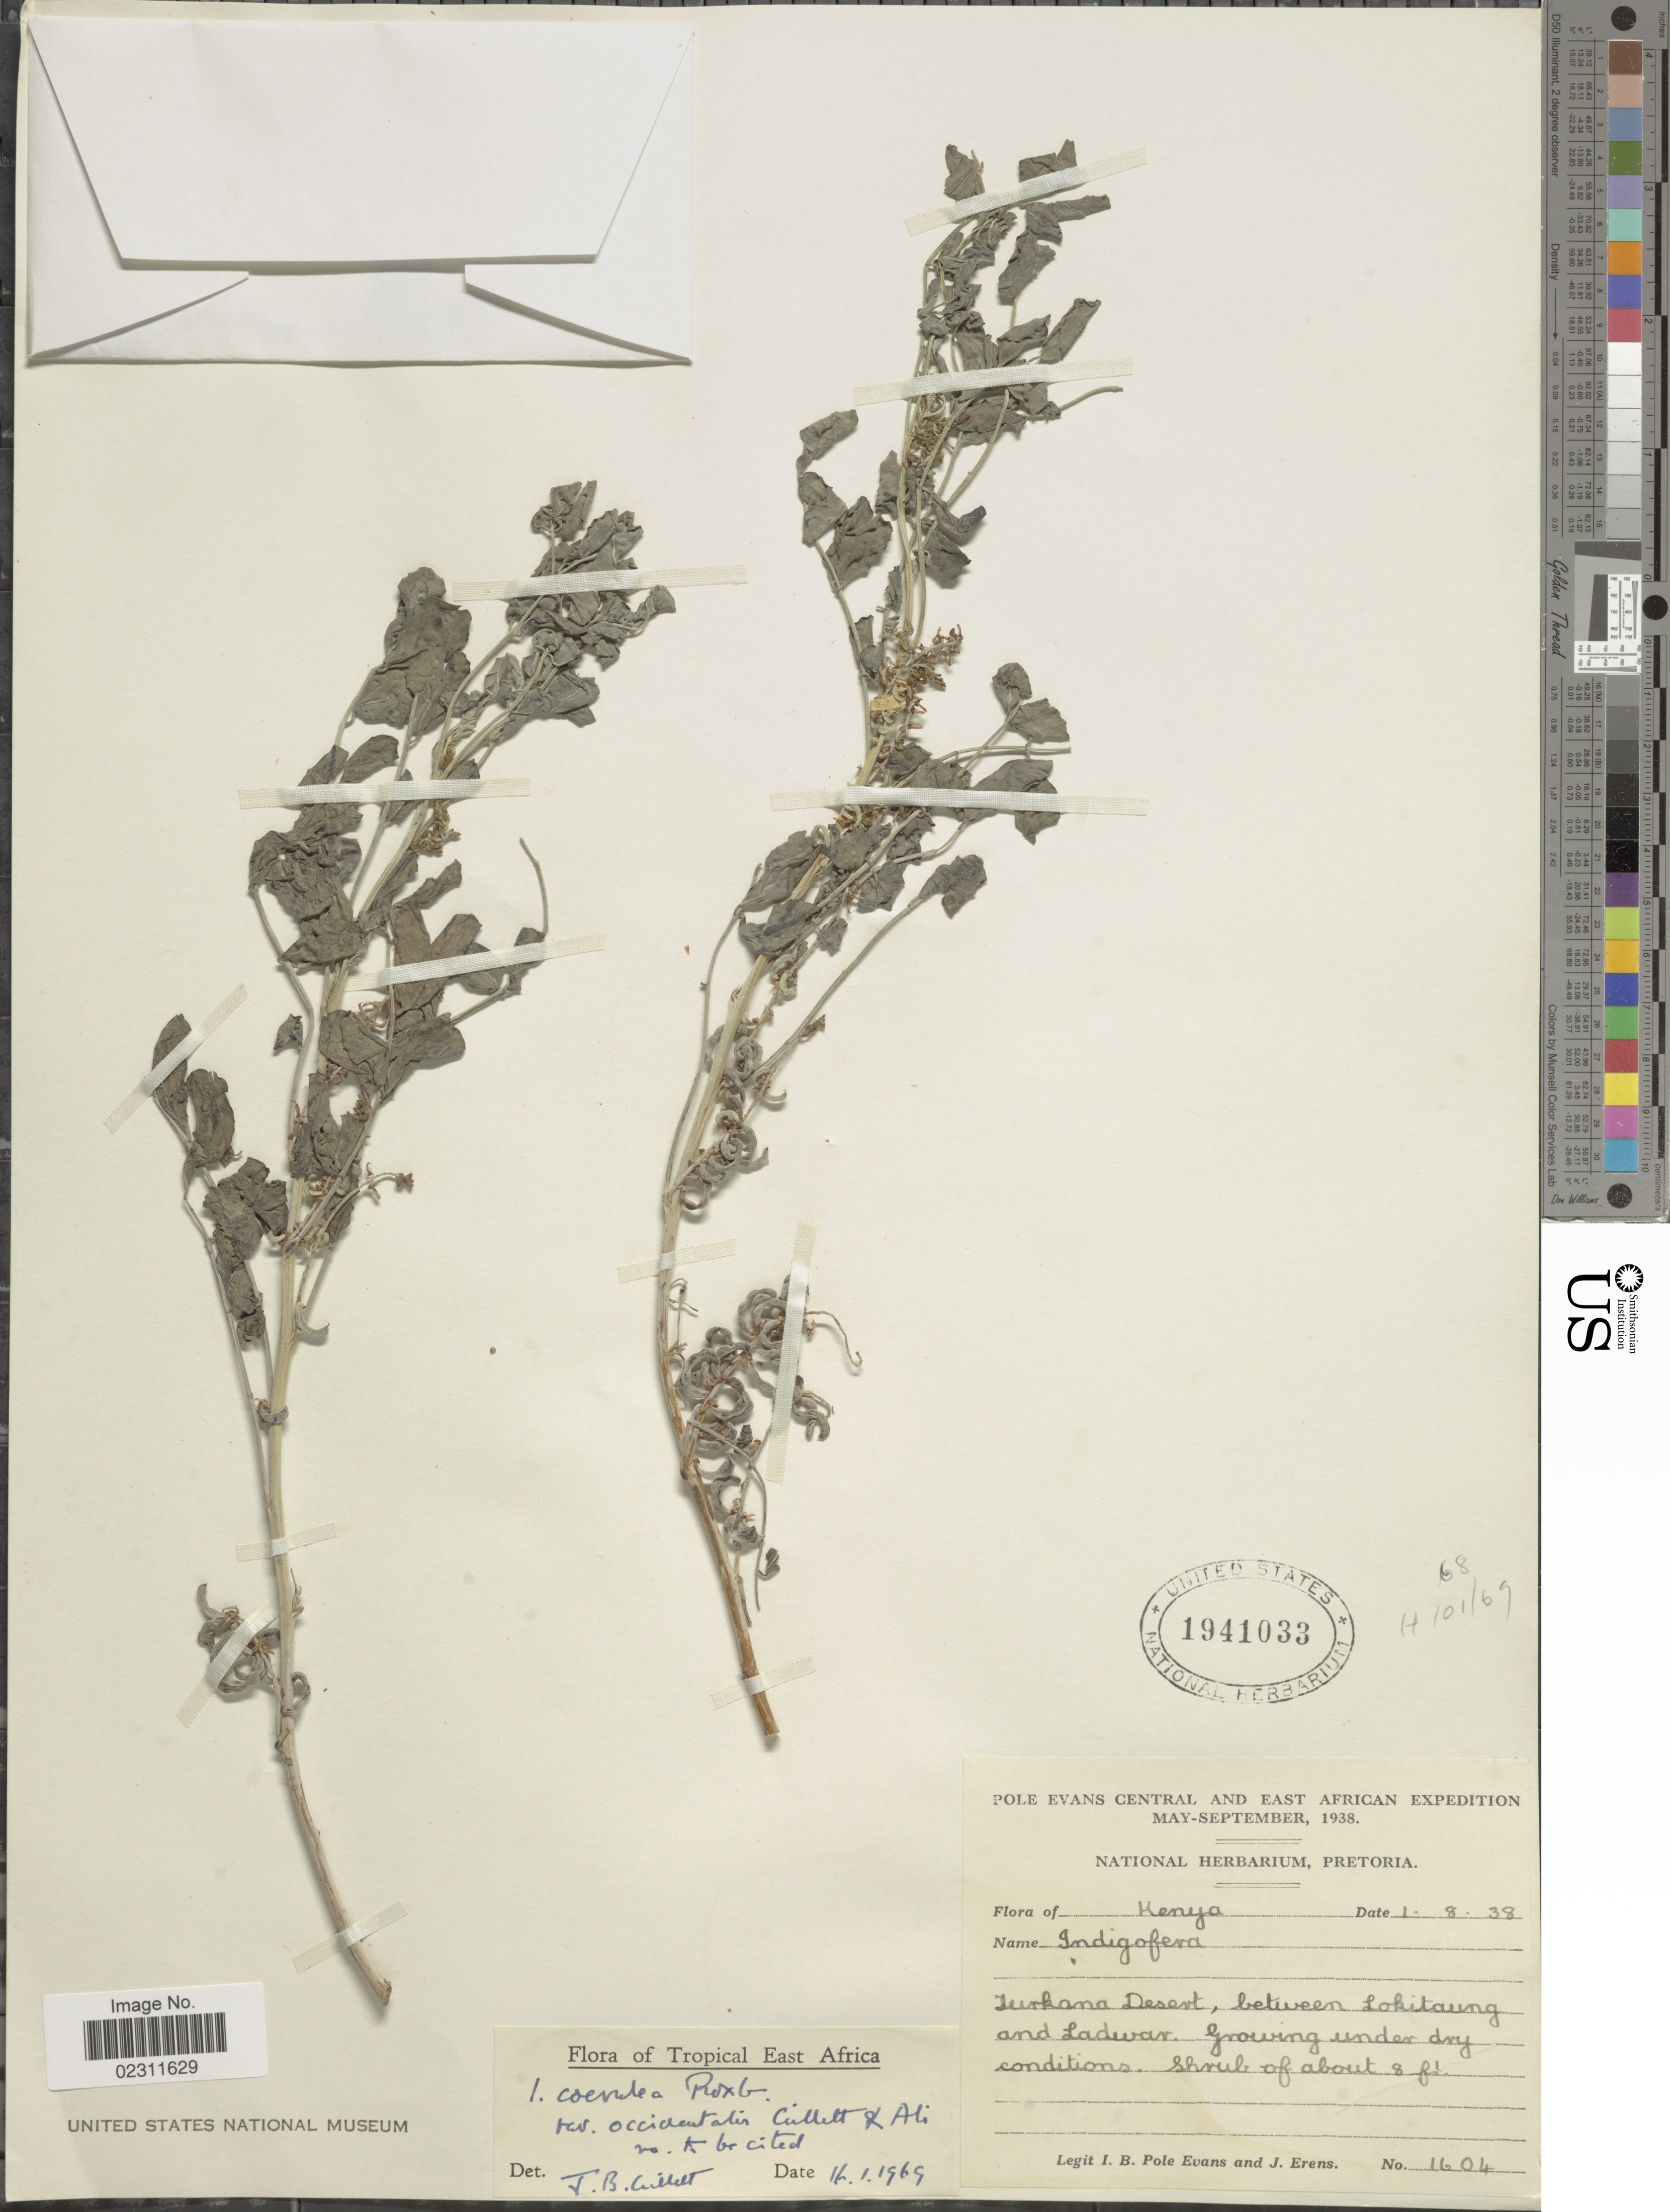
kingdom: Plantae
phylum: Tracheophyta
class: Magnoliopsida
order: Fabales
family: Fabaceae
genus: Indigofera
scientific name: Indigofera coerulea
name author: Roxb.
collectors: I. B. Pole-Evans & J. Erens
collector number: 1604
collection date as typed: Transcribed d/m/y: 1/8/38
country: Kenya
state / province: Turkana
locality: Turkana Desert, between Lokitaung and Ladwar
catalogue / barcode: US 1941033